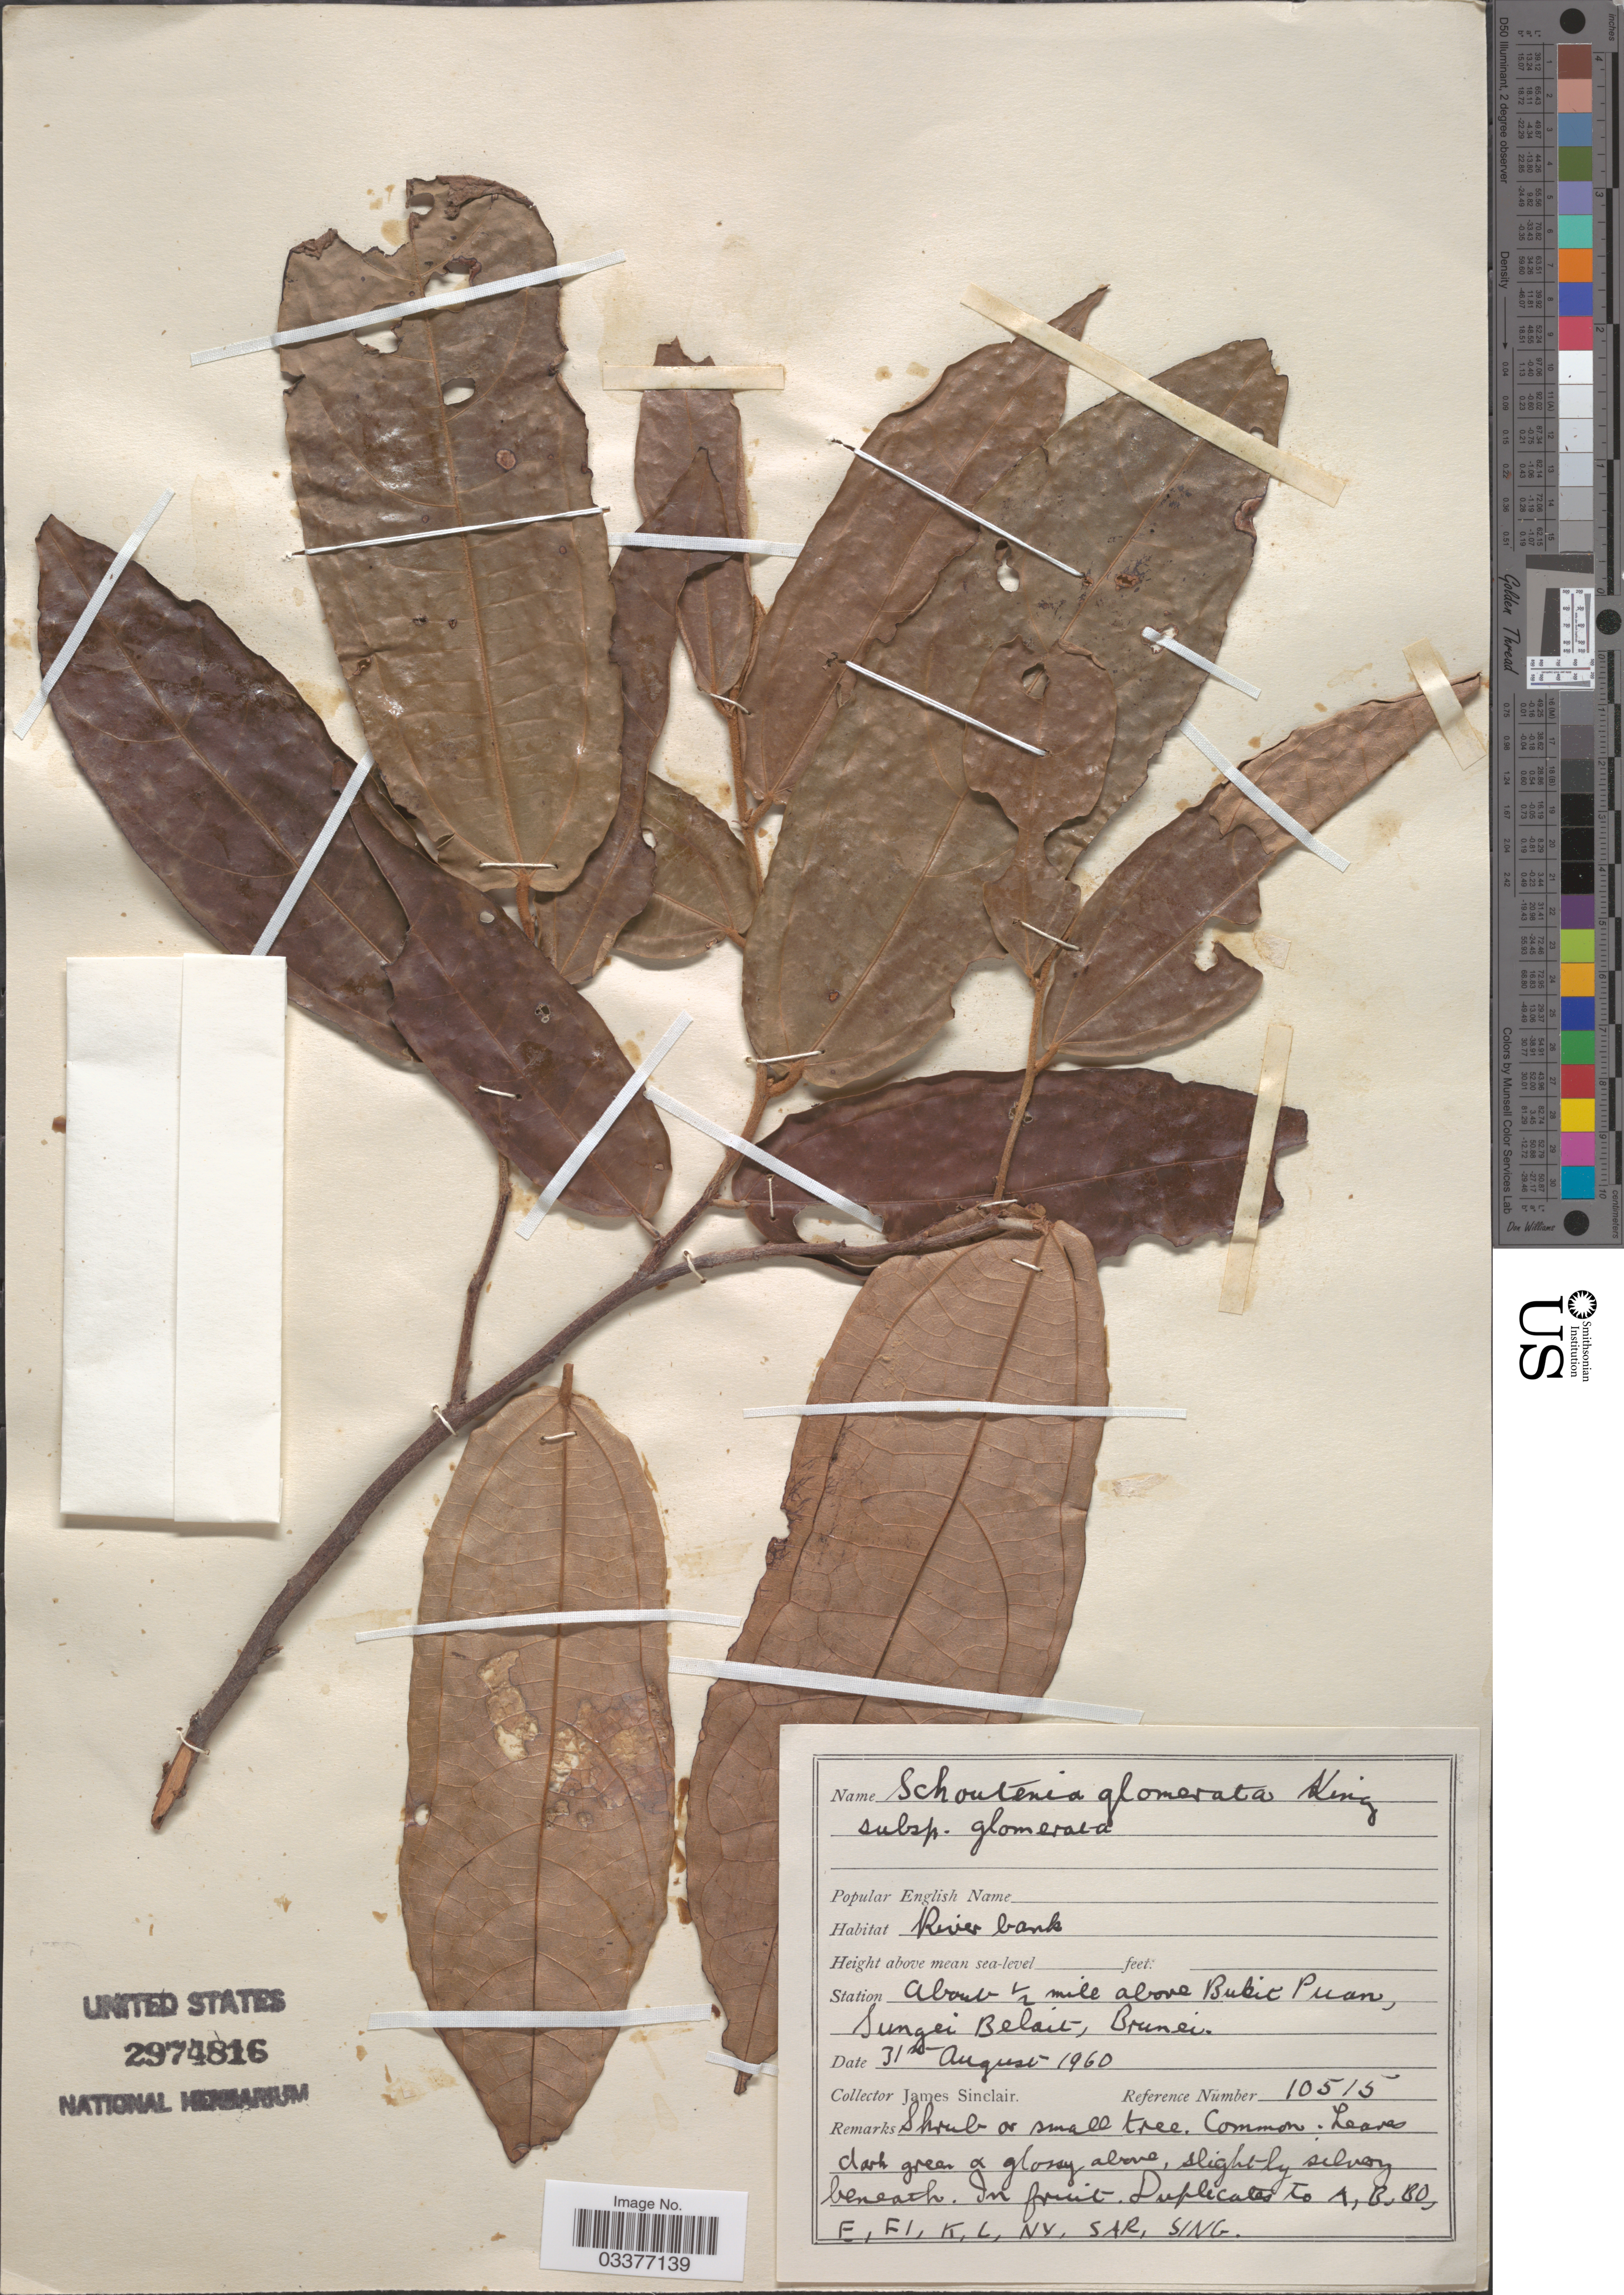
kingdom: Plantae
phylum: Tracheophyta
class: Magnoliopsida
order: Malvales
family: Malvaceae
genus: Schoutenia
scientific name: Schoutenia glomerata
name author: King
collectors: J. Sinclair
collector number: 10515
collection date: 1960-08-31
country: Brunei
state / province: Belait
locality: Station about ½ mile above Bukit Puan, Sungei Belait.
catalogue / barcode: US 2974816